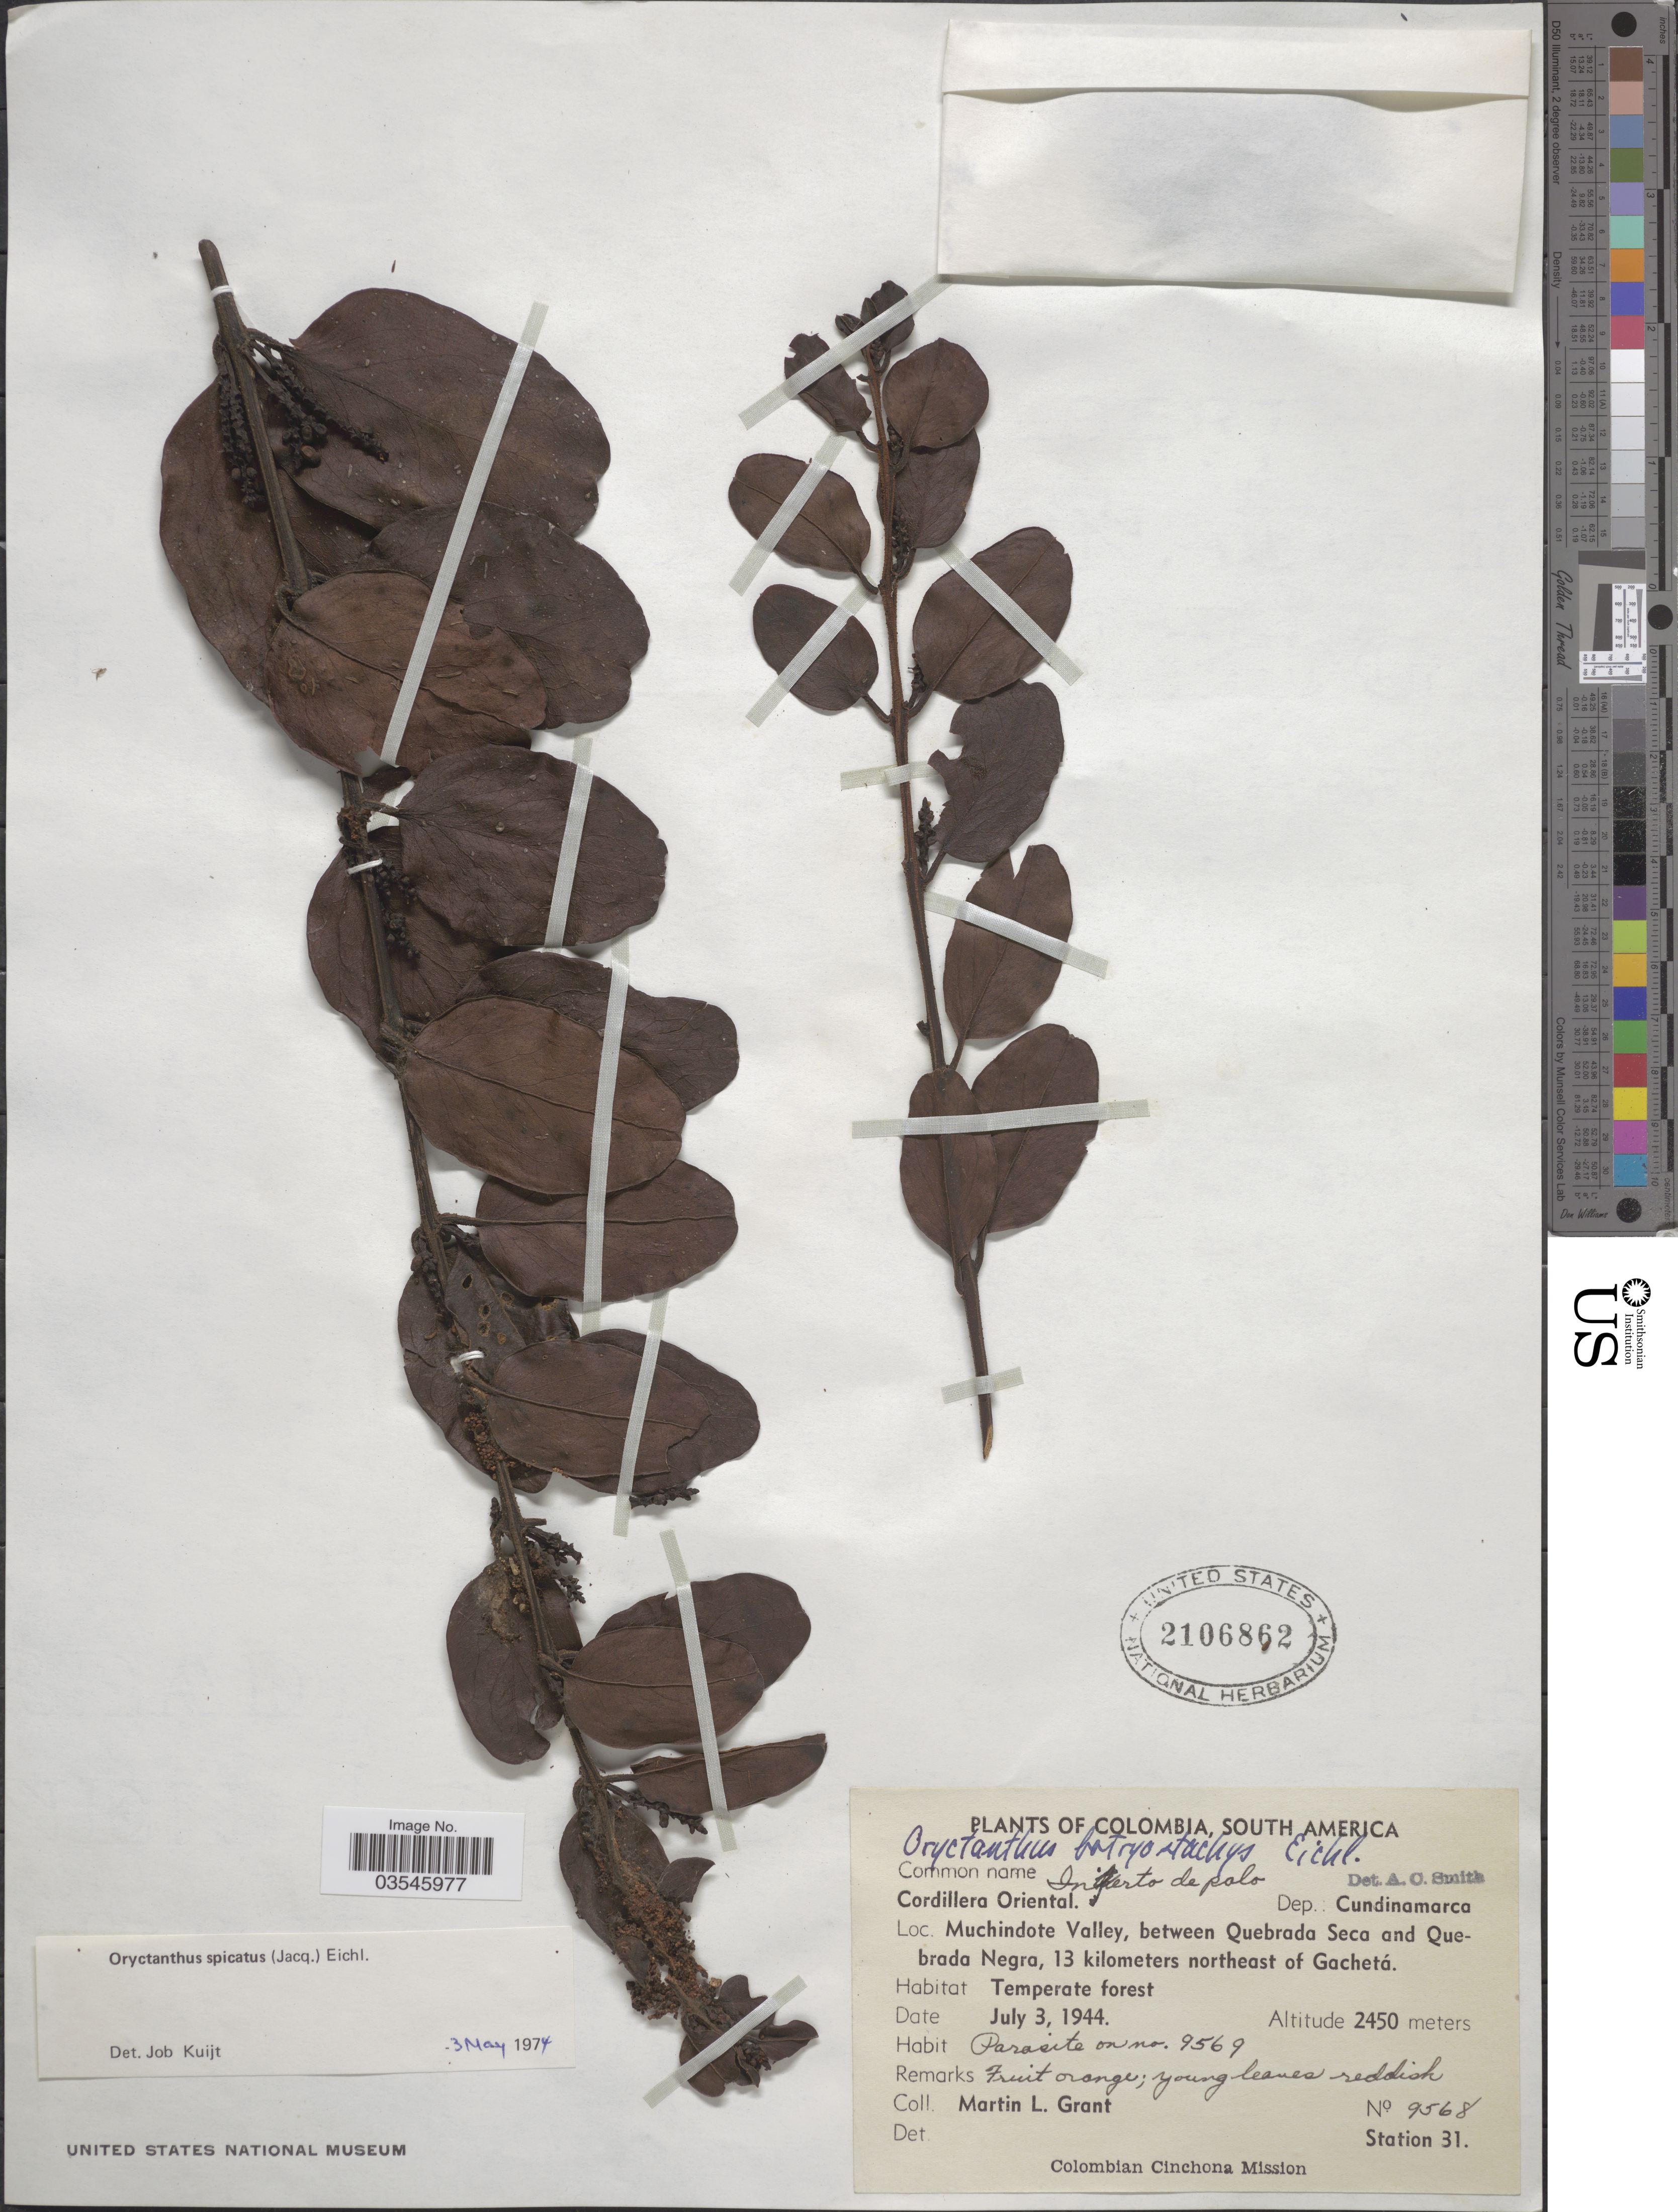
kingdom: Plantae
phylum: Tracheophyta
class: Magnoliopsida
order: Santalales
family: Loranthaceae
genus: Oryctanthus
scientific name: Oryctanthus spicatus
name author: (Jacq.) Eichler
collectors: M. L. Grant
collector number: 9568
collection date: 1944-07-03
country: Colombia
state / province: Cundinamarca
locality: Cordillera Oriental. Dep.: Cundinamarca. Muchindote Valley, between Quebrada Seca and Quebrada Negra, 13 kilometers northeast of Gachetá. Station 31.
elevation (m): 2450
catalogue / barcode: US 2106862